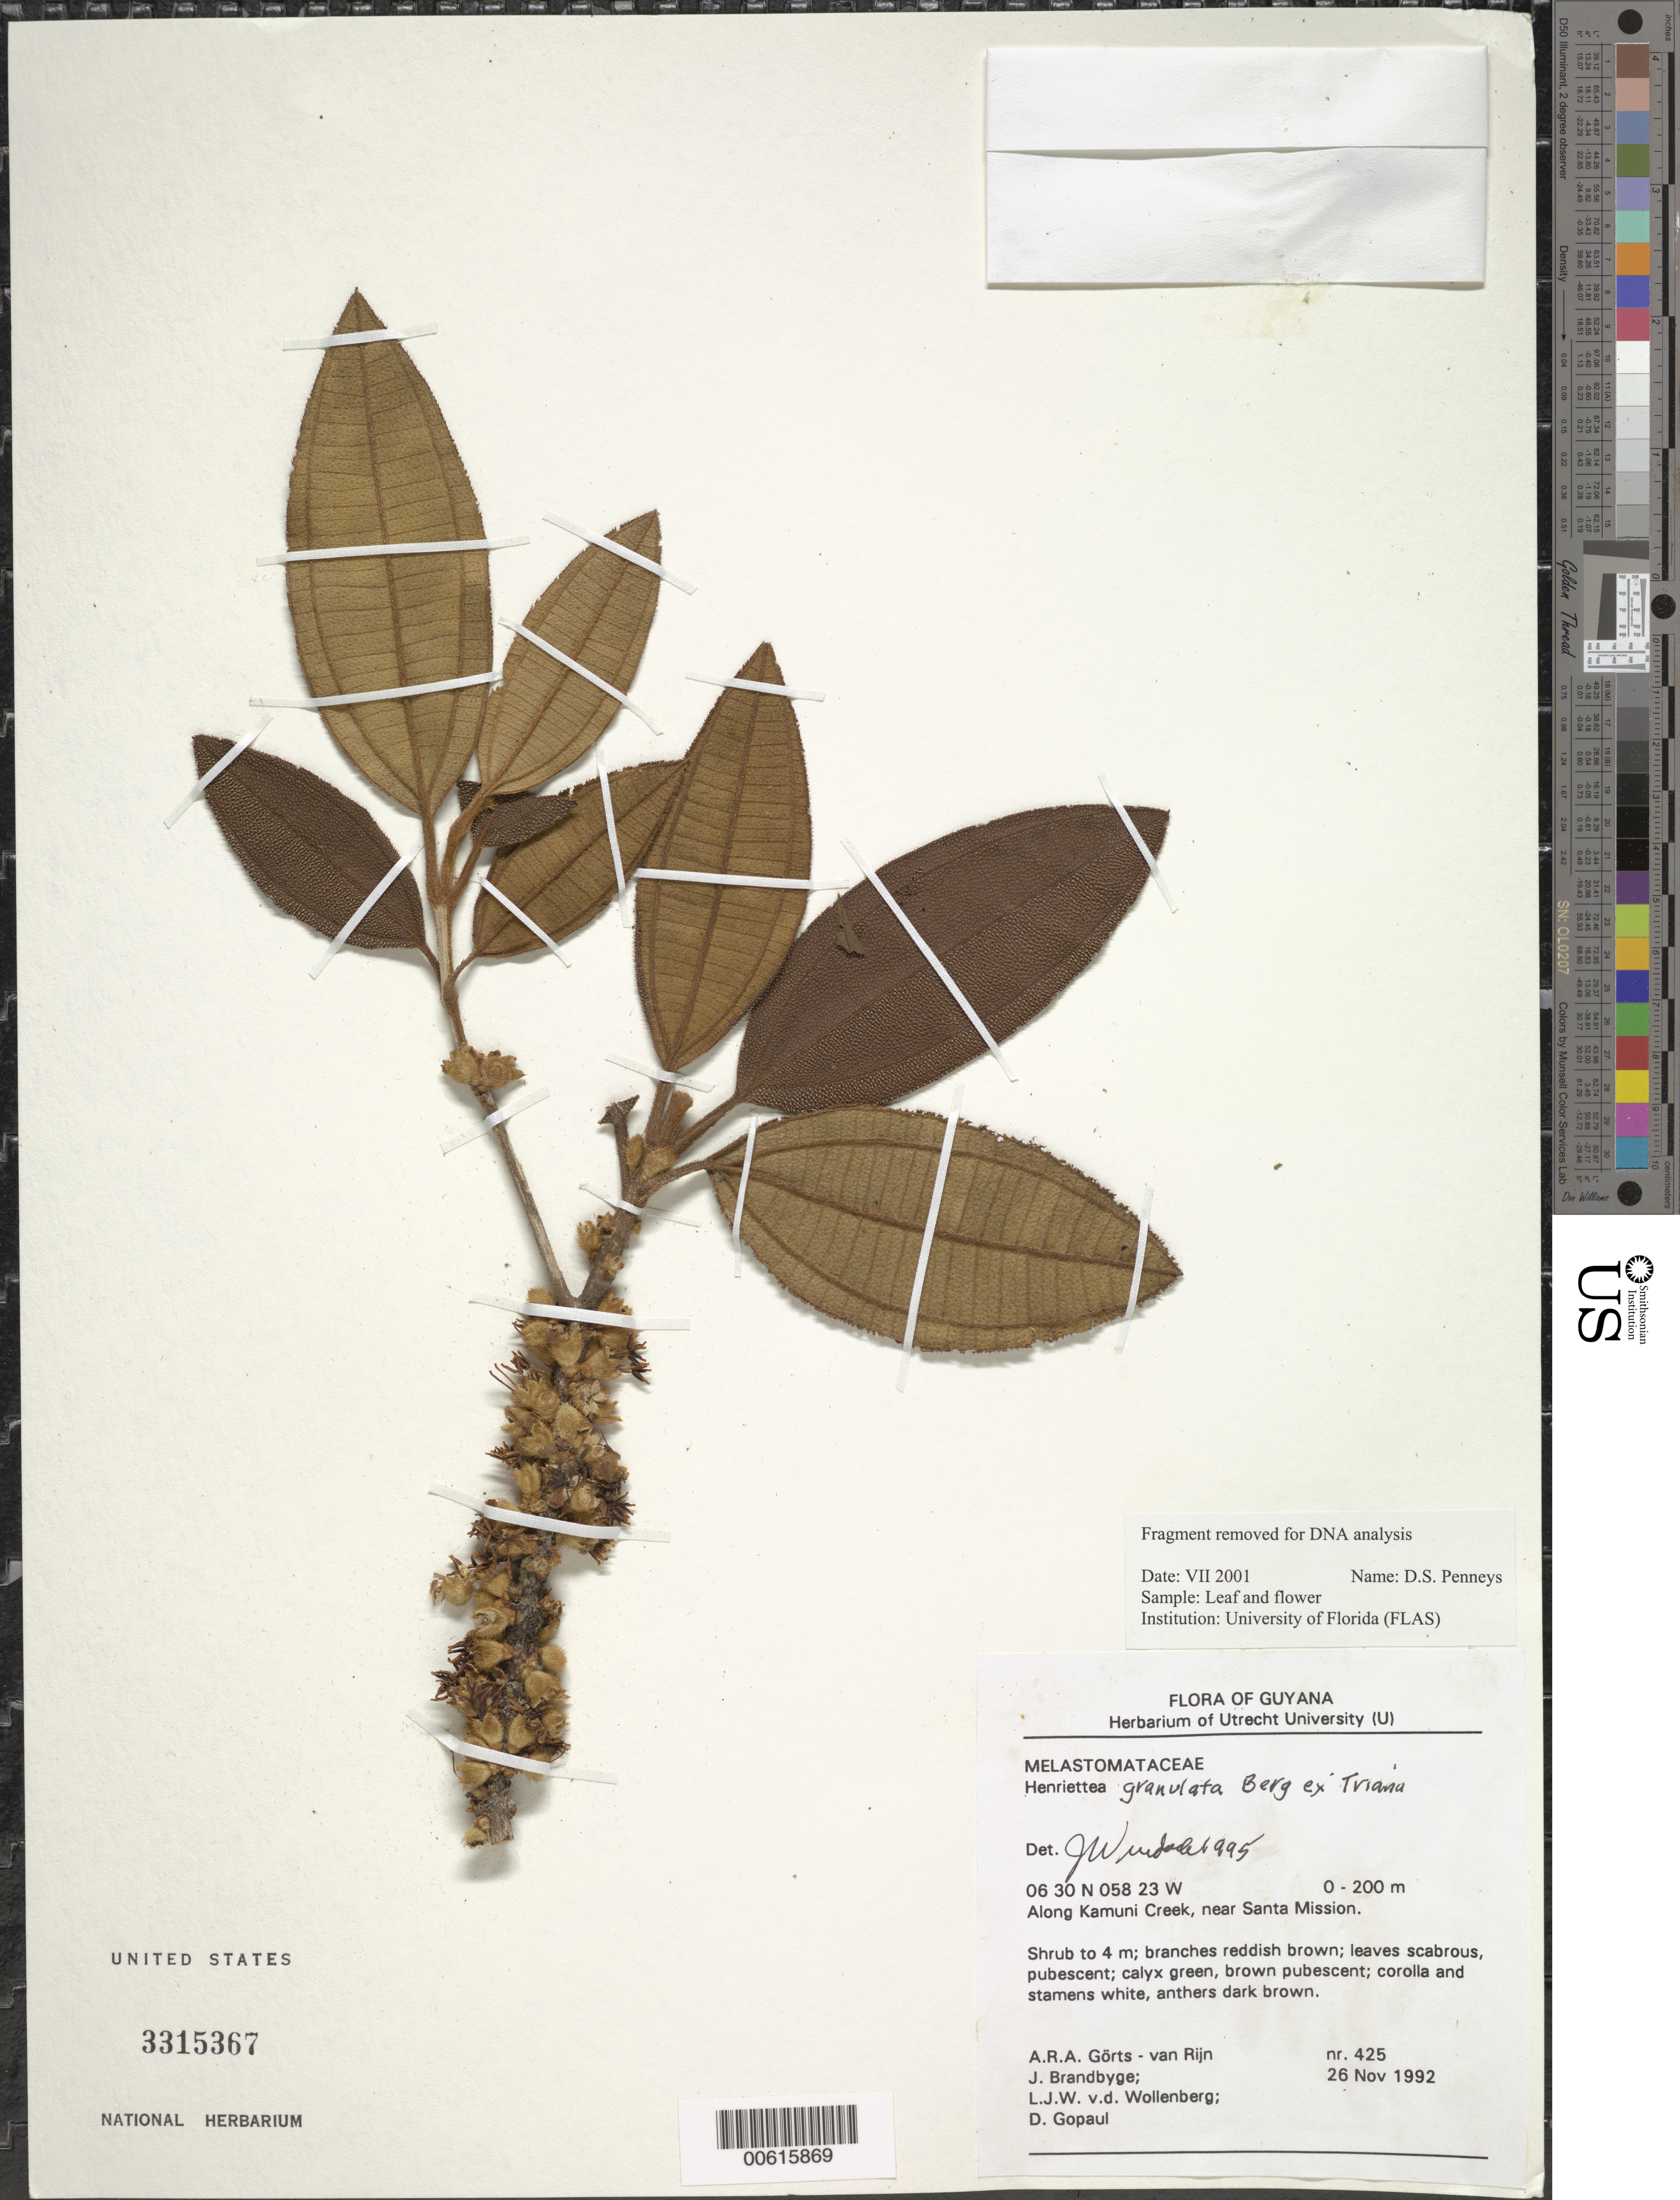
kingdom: Plantae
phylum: Tracheophyta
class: Magnoliopsida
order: Myrtales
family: Melastomataceae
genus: Henriettea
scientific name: Henriettea granulata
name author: Berg ex Triana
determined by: Wurdack, John J., (US), US (UNITED STATES)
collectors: A. .R. A. Görts-van Rijn, J. Brandbyge, L. van der Wollenberg & D. Gopaul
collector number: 425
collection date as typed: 26-Nov-92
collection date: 1992-11-26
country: Guyana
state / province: Demerara-Mahaica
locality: Santa Mission, near, along Kamuni Creek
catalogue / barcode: US 3315367